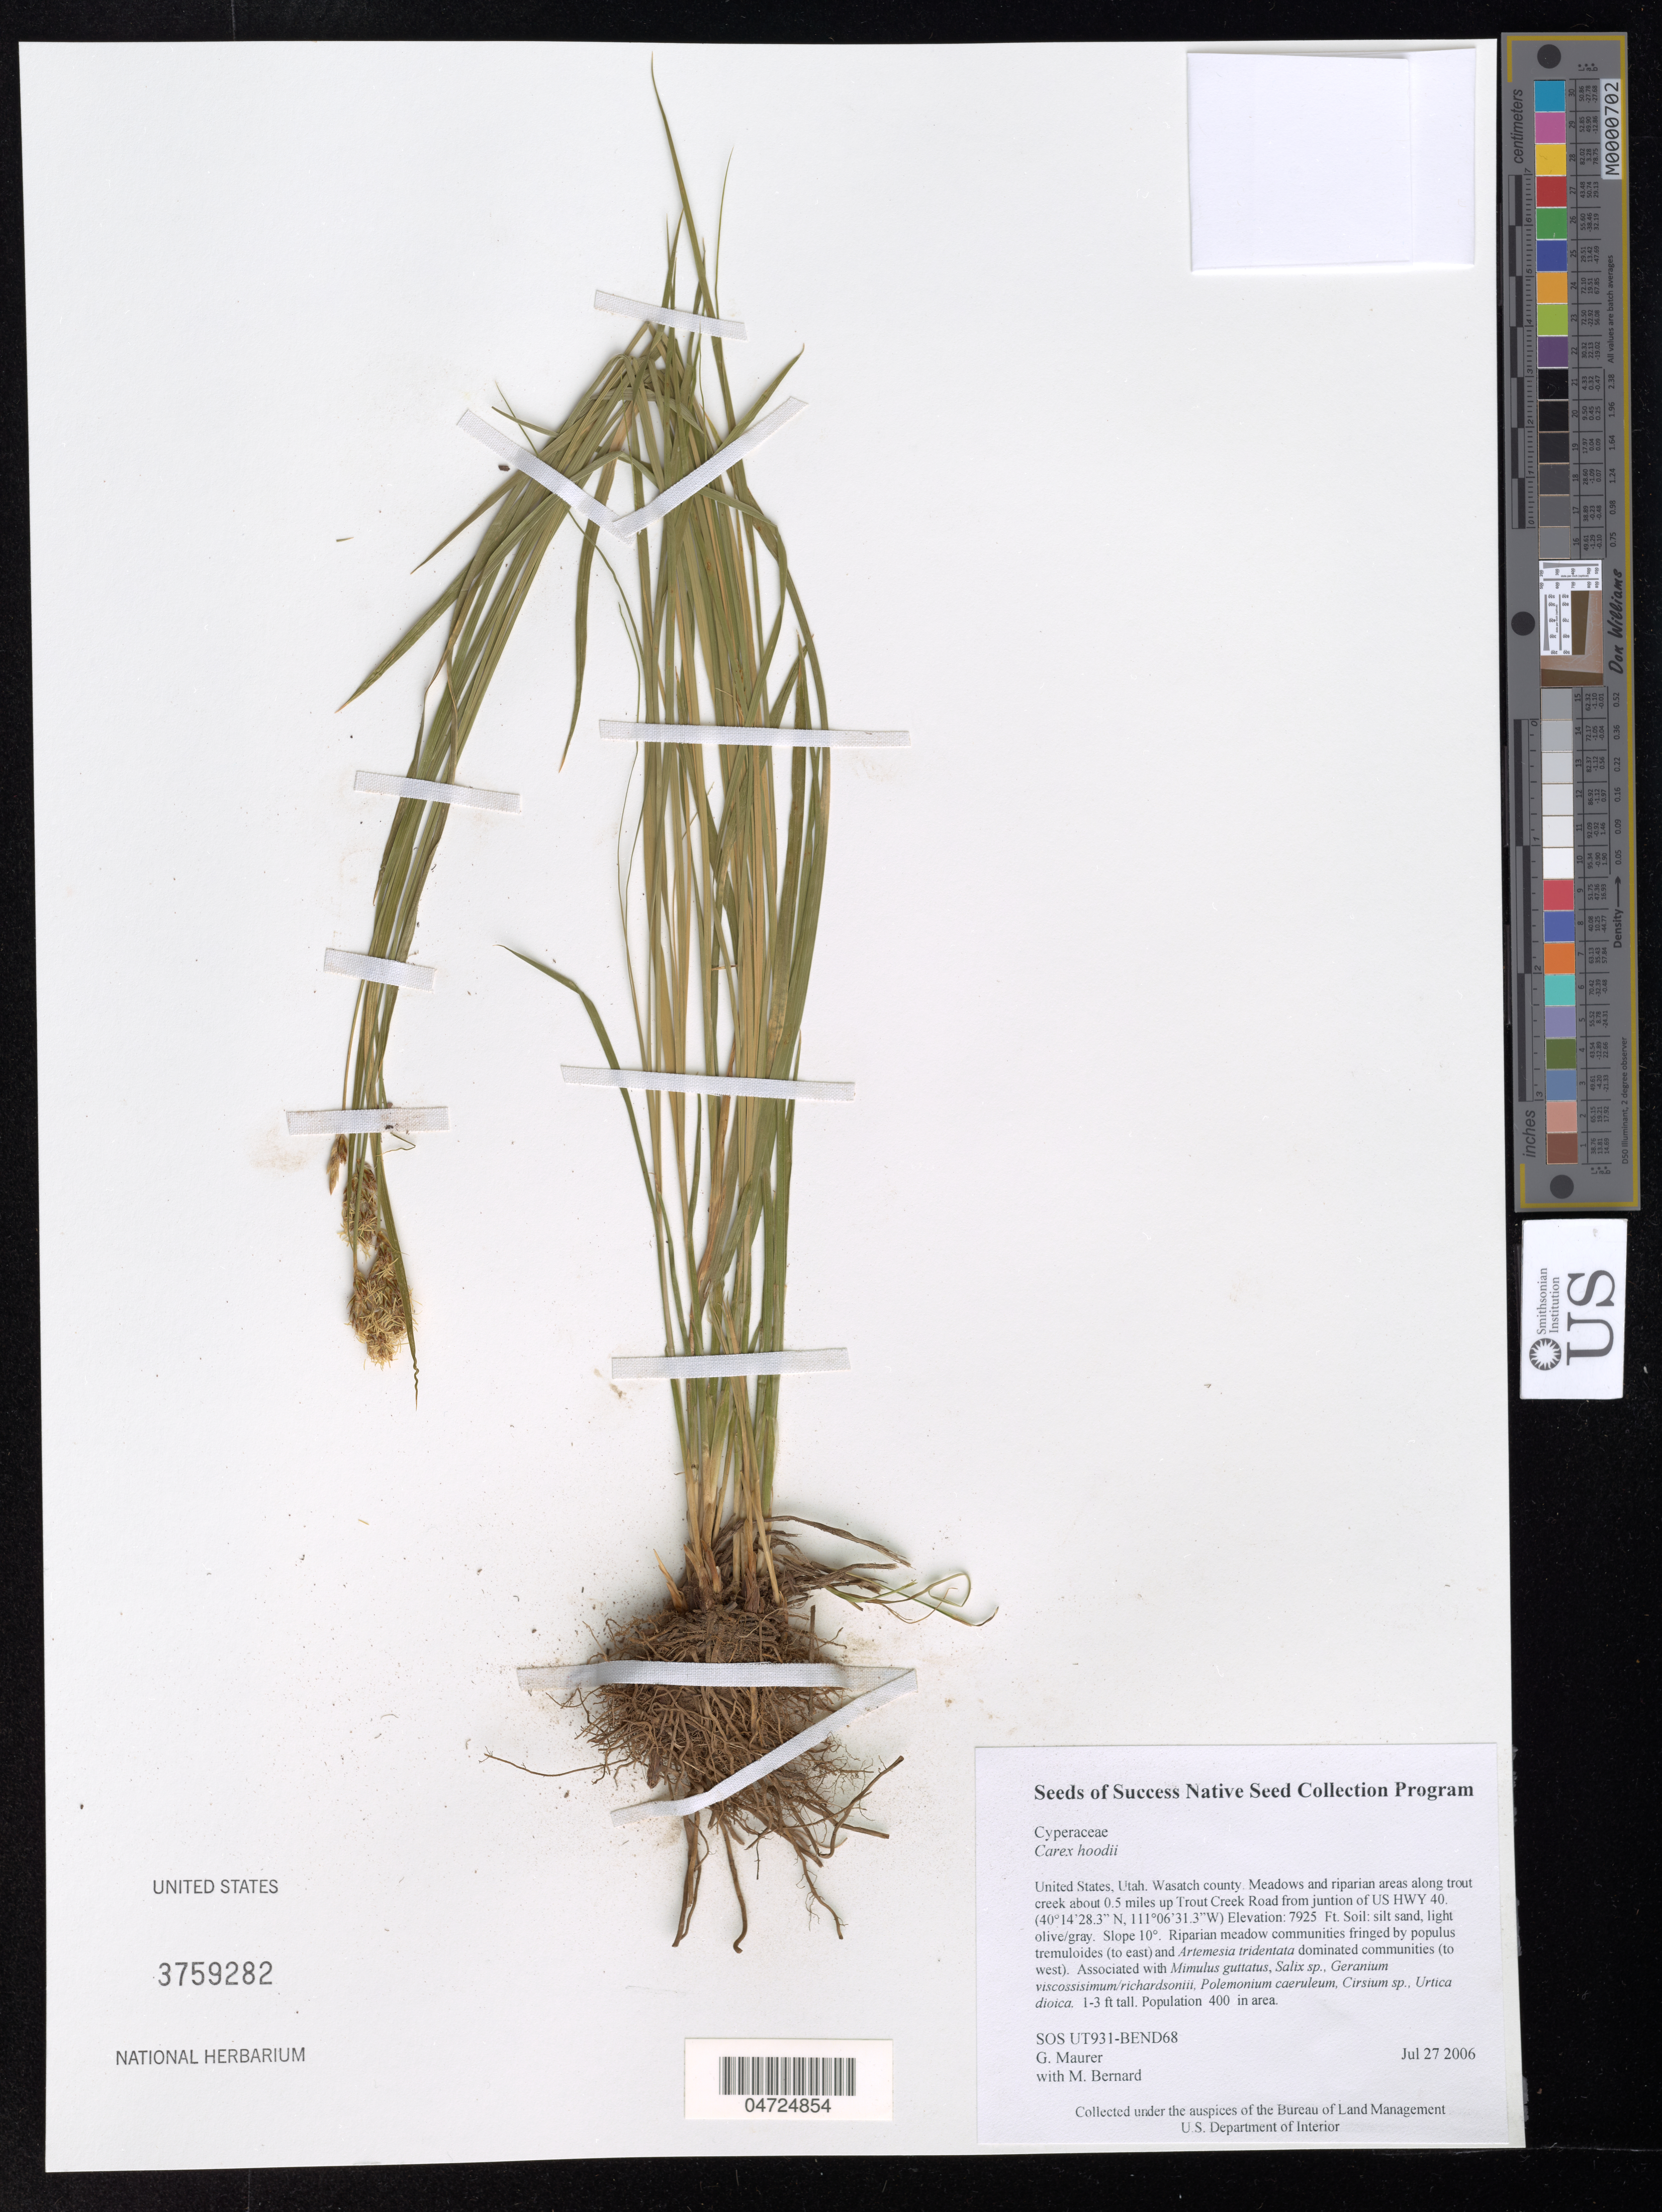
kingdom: Plantae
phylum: Tracheophyta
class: Liliopsida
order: Poales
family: Cyperaceae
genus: Carex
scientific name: Carex hoodii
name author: Boott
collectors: G. Maurer & M. Bernard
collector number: SOS UT931-BEND68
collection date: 2006-07-27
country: United States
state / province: Utah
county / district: Wasatch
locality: Wasatch county. Meadows and riparian areas along trout creek about 0.5 miles up Trout Creek Road from junction of US HWY 40.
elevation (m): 2416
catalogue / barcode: US 3759282